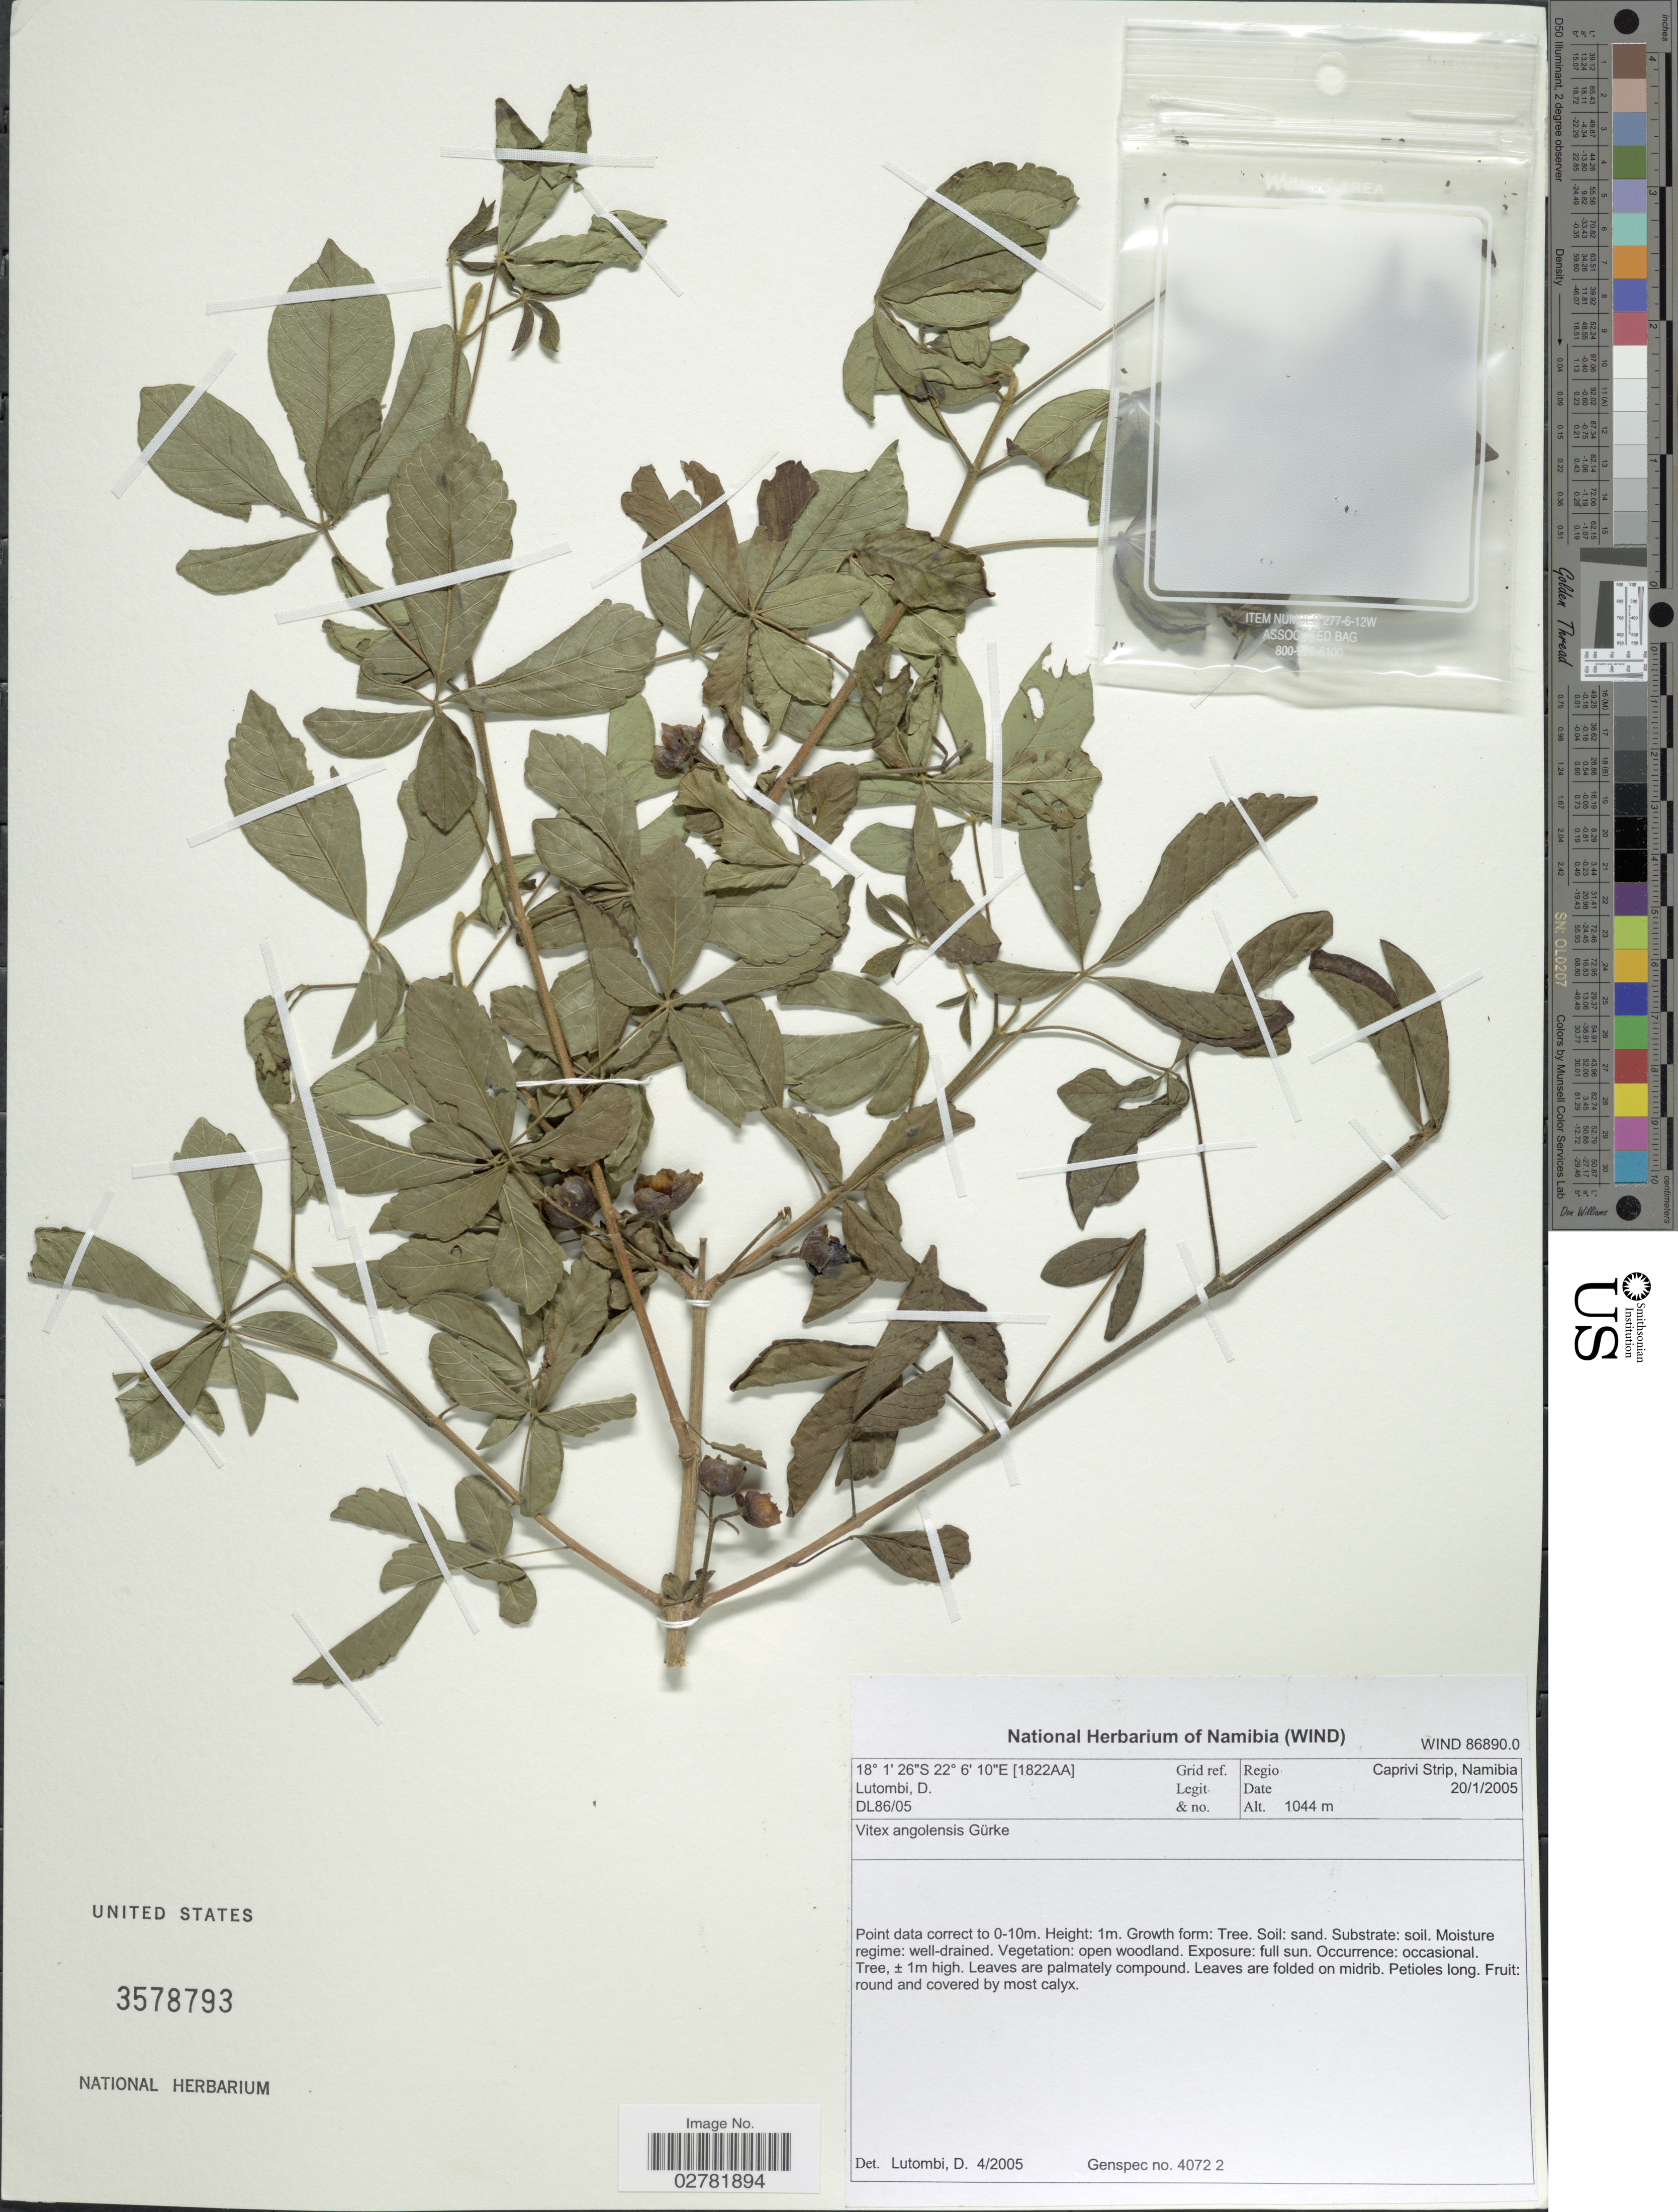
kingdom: Plantae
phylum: Tracheophyta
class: Magnoliopsida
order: Lamiales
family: Lamiaceae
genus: Vitex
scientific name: Vitex angolensis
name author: Gürke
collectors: D. Lutombi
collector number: DL86/05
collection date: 2005-01-20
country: Namibia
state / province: Caprivi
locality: Regio Caprivi Strip, Namibia. Grid Ref. [1822AA].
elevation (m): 1044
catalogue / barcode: US 3578793